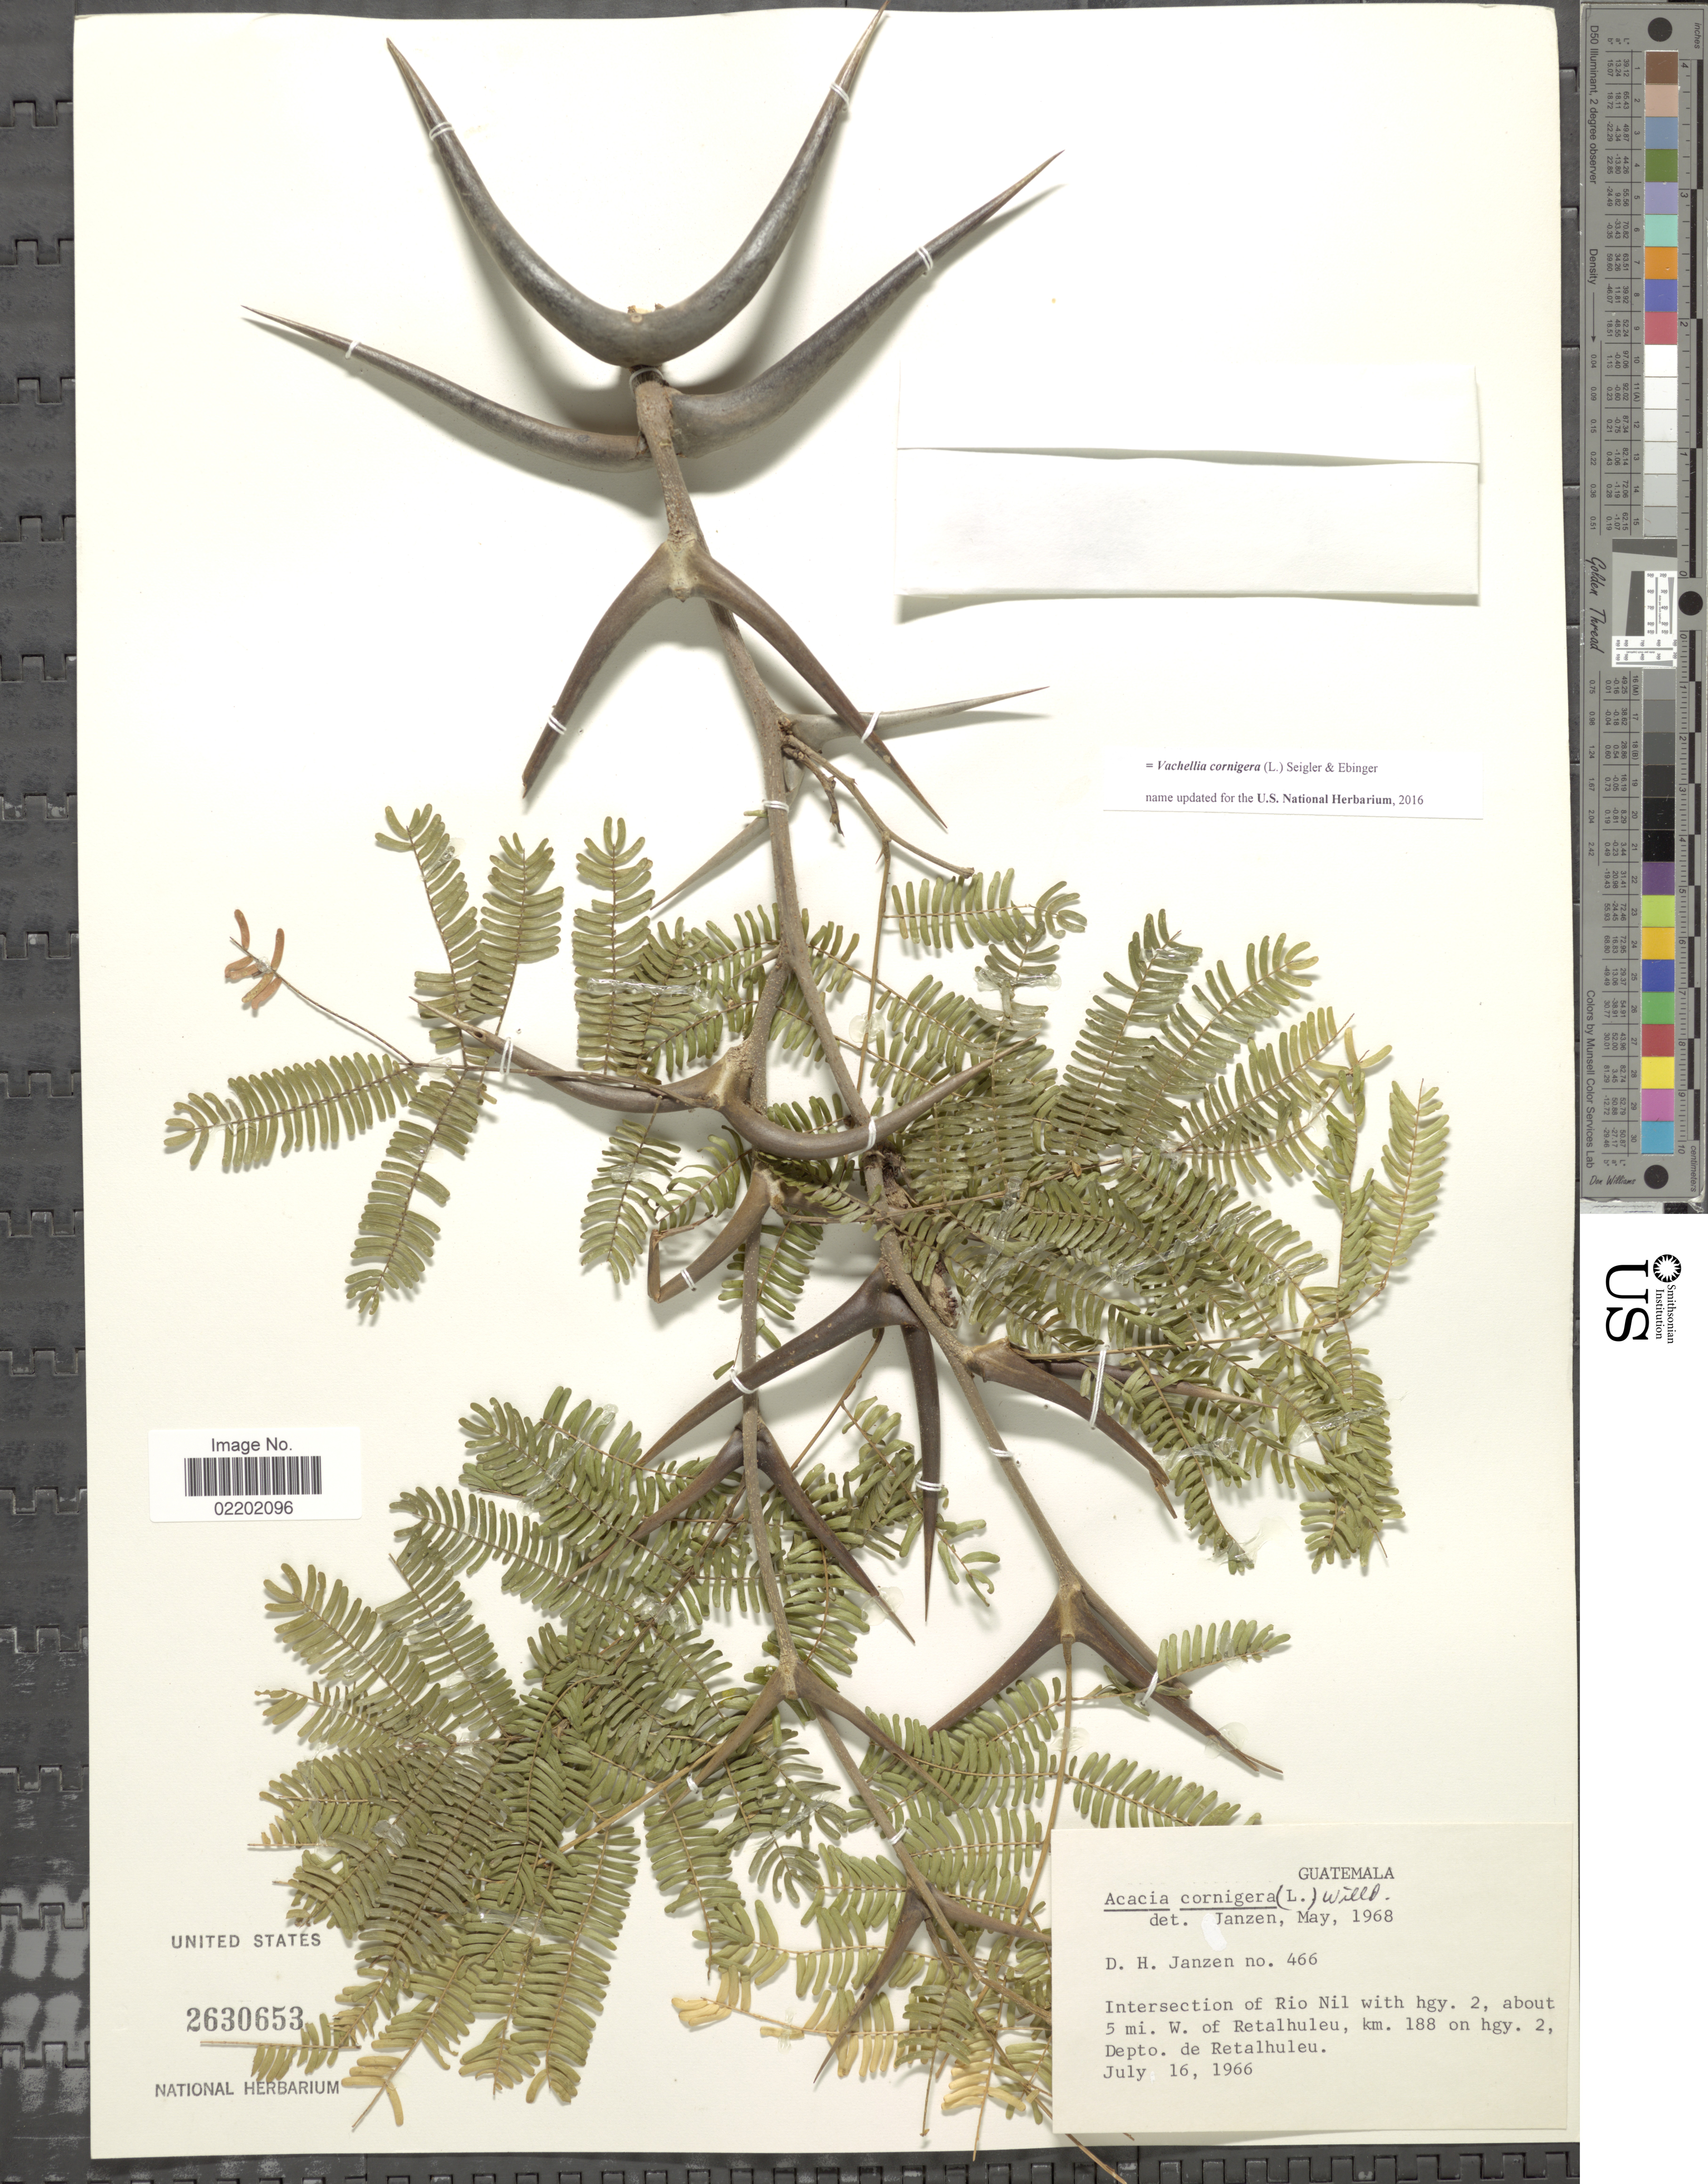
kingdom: Plantae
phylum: Tracheophyta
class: Magnoliopsida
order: Fabales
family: Fabaceae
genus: Vachellia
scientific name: Vachellia cornigera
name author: (L.) Seigler & Ebinger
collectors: D. Janzen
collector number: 466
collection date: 1966-07-16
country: Guatemala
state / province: Retalhuleu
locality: Intersection of Rio Nil with hgy. 2, about 5 mi W of Retalhuleu, km 188 on hgy 2, Depto de Retlhuleu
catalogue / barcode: US 2630653